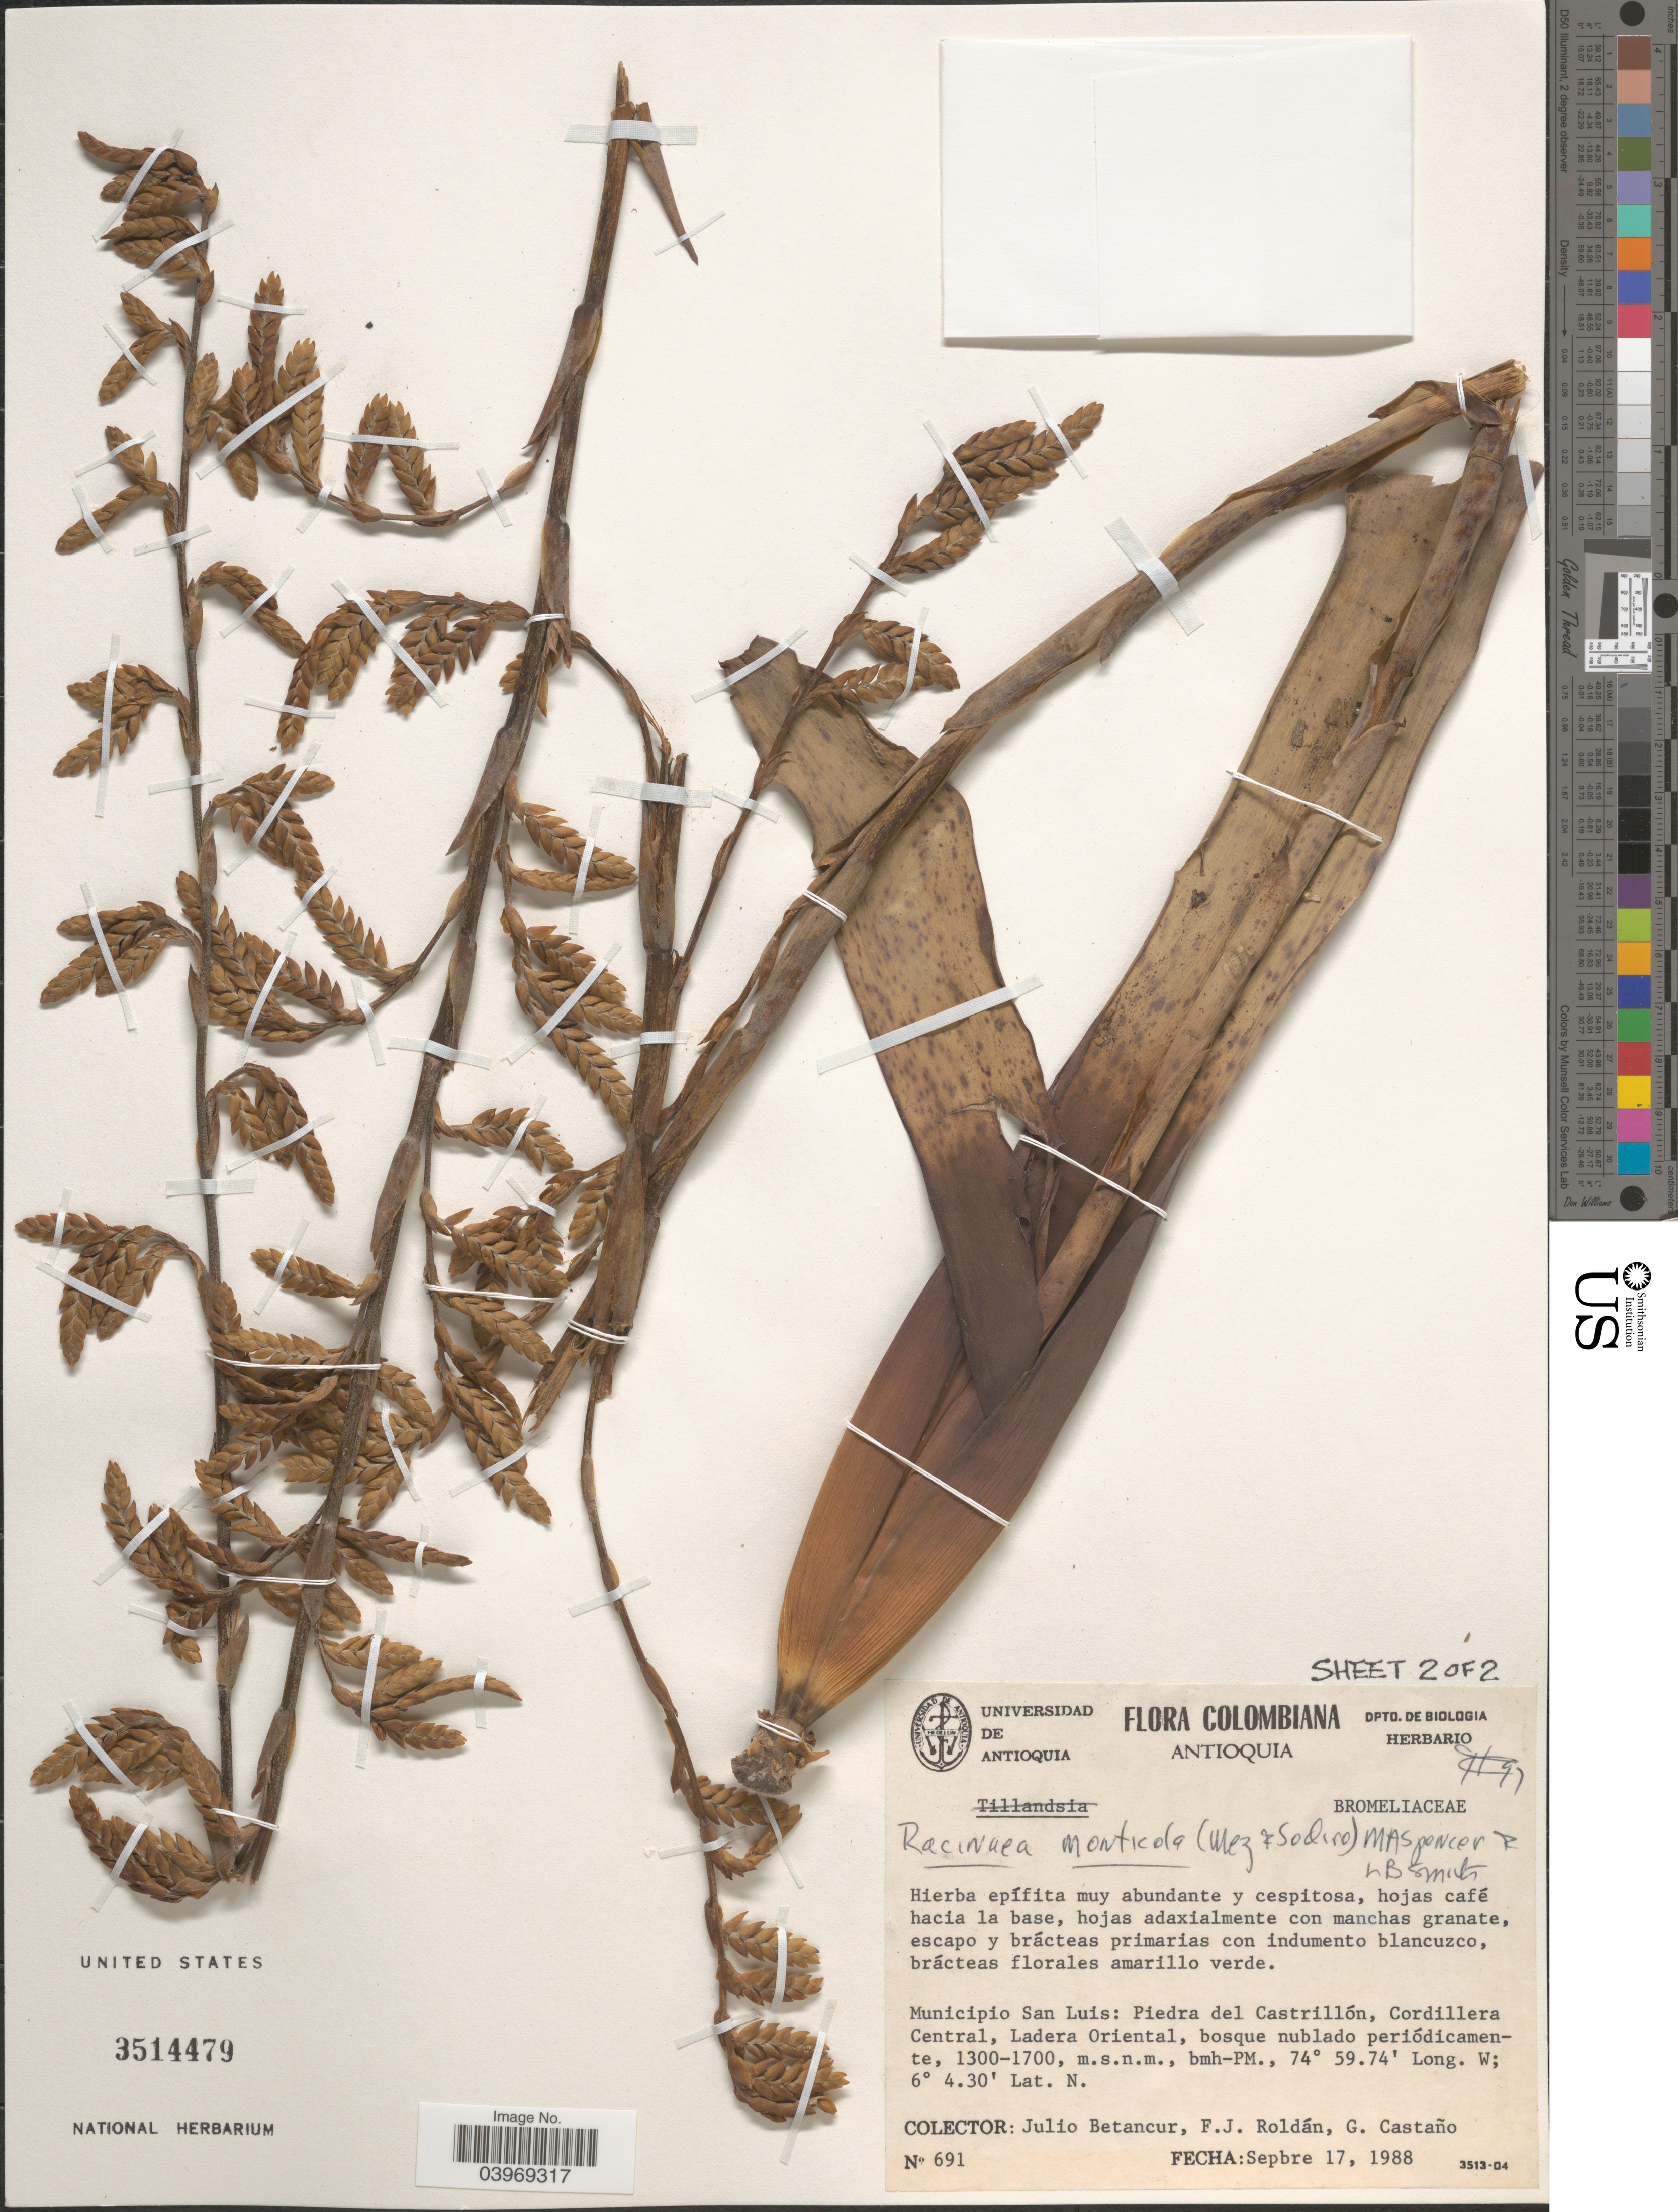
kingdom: Plantae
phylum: Tracheophyta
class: Liliopsida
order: Poales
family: Bromeliaceae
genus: Racinaea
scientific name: Racinaea monticola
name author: (Mez & Sodiro) M.A. Spencer & L.B. Sm.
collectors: J. Betancur, F. J. Roldán & G. Castano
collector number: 691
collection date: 1988-09-17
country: Colombia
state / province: Antioquia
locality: Municipio San Luis: Piedra del Castrillón, Cordillera Central, Ladera Oriental.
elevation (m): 1300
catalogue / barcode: US 3514479